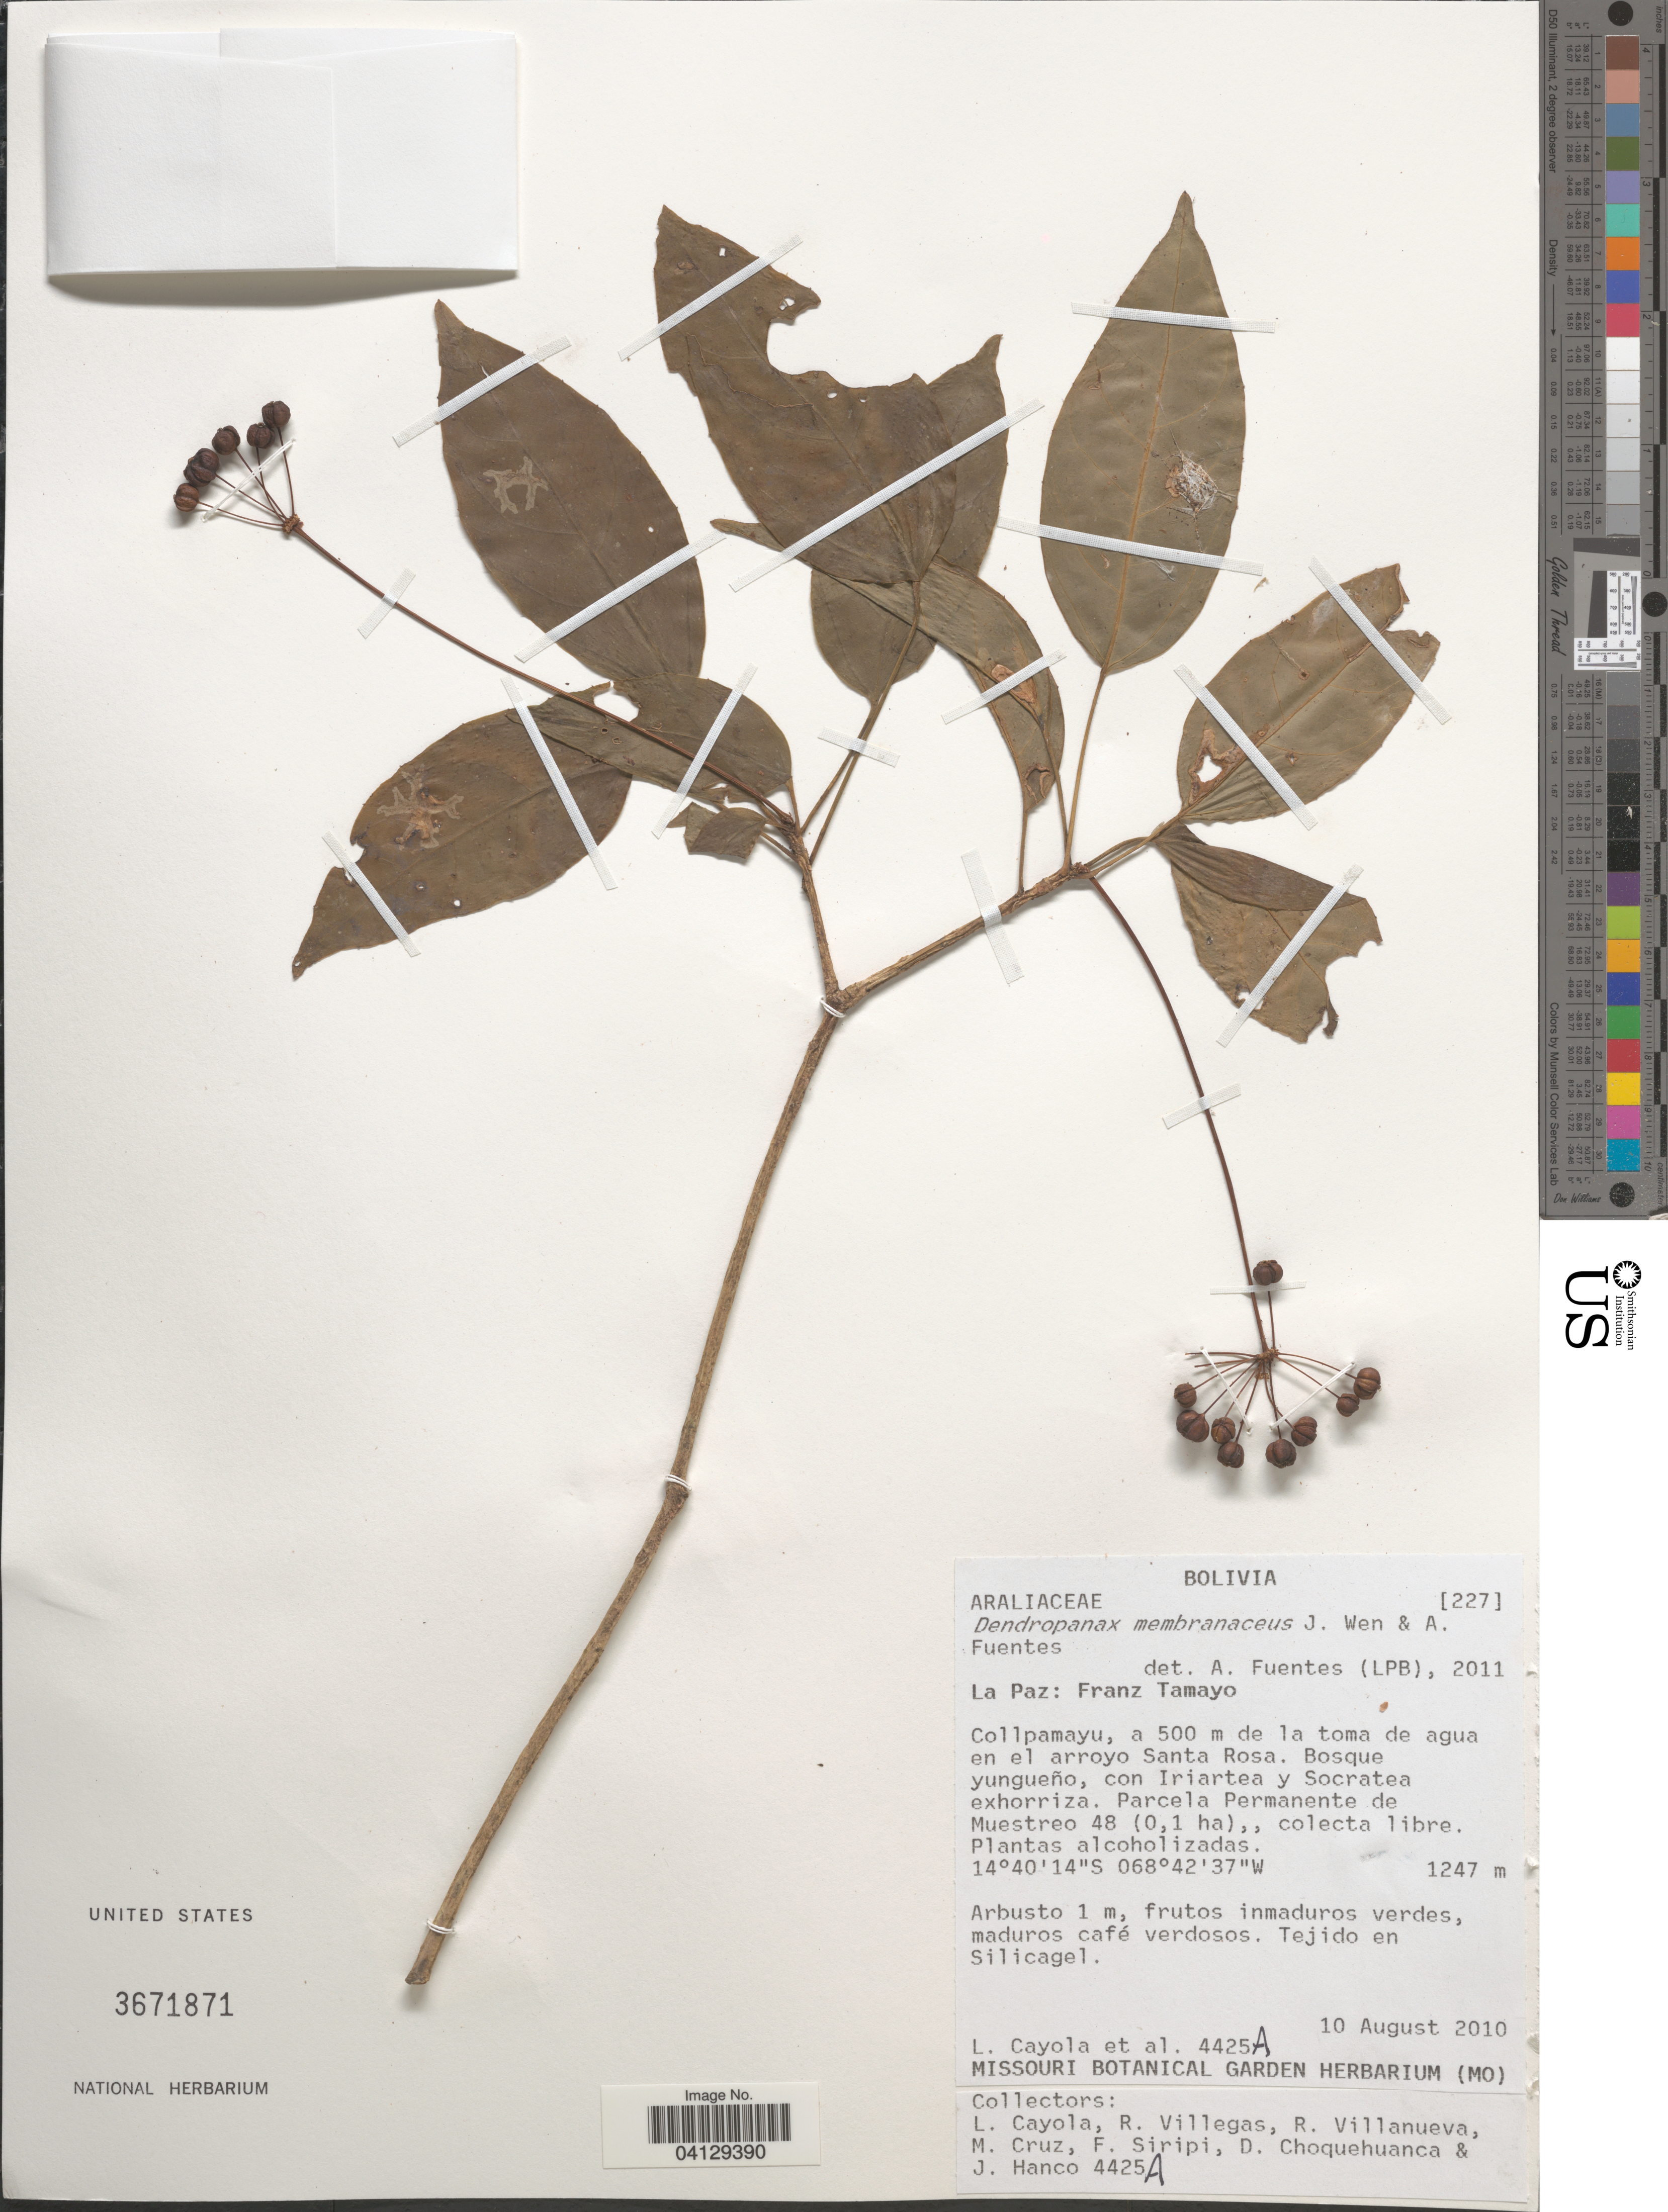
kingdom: Plantae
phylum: Tracheophyta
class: Magnoliopsida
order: Apiales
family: Araliaceae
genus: Dendropanax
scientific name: Dendropanax membranaceus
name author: J. Wen & A. Fuentes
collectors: L. Cayola, R. Villegas, R. Villanueva, M. Cruz & et al.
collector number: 4425A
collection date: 2010-08-10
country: Bolivia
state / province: La Paz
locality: Franz Tamayo. Collpamayu, a 500 m de la toma de agua en el arroyo Santa Rosa.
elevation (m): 1247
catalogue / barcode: US 3671871